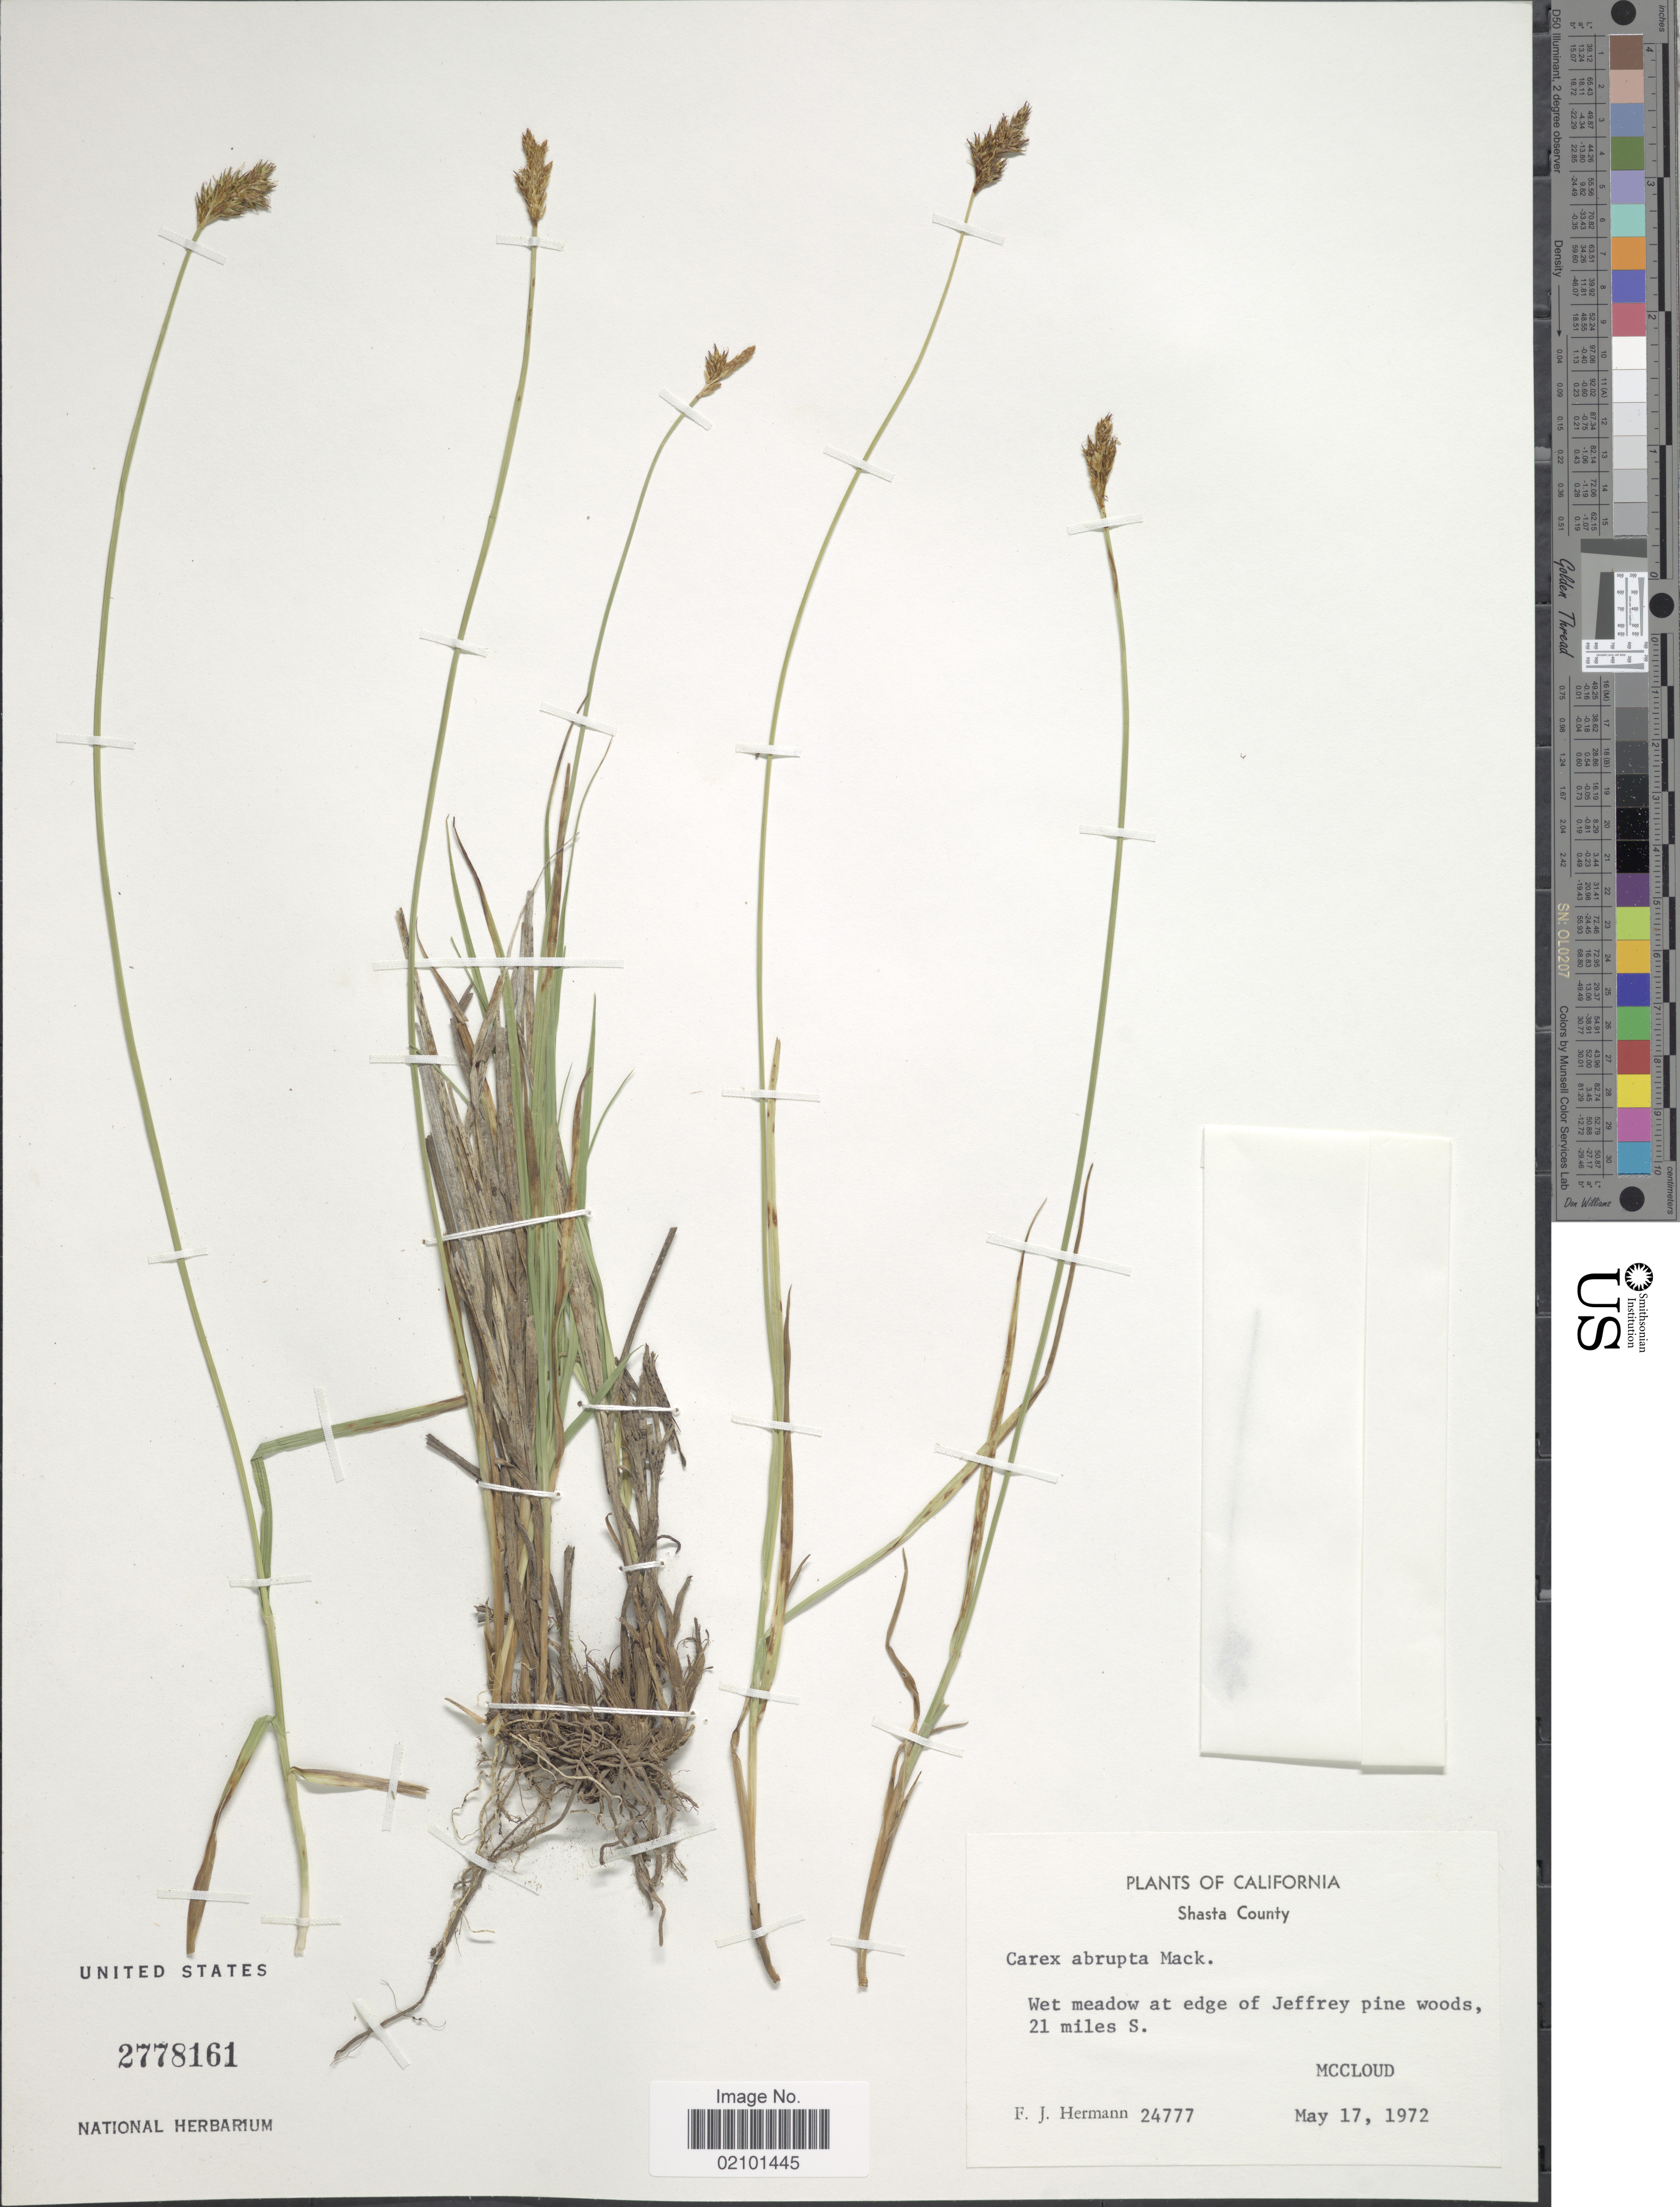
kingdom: Plantae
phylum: Tracheophyta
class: Liliopsida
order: Poales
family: Cyperaceae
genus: Carex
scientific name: Carex abrupta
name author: Mack.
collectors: F. J. Hermann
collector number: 24777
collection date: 1972-05-17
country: United States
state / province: California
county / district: Shasta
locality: Shasta County, at edge of Jeffrey pine woods, 21 miles S. McCloud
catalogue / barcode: US 2778161